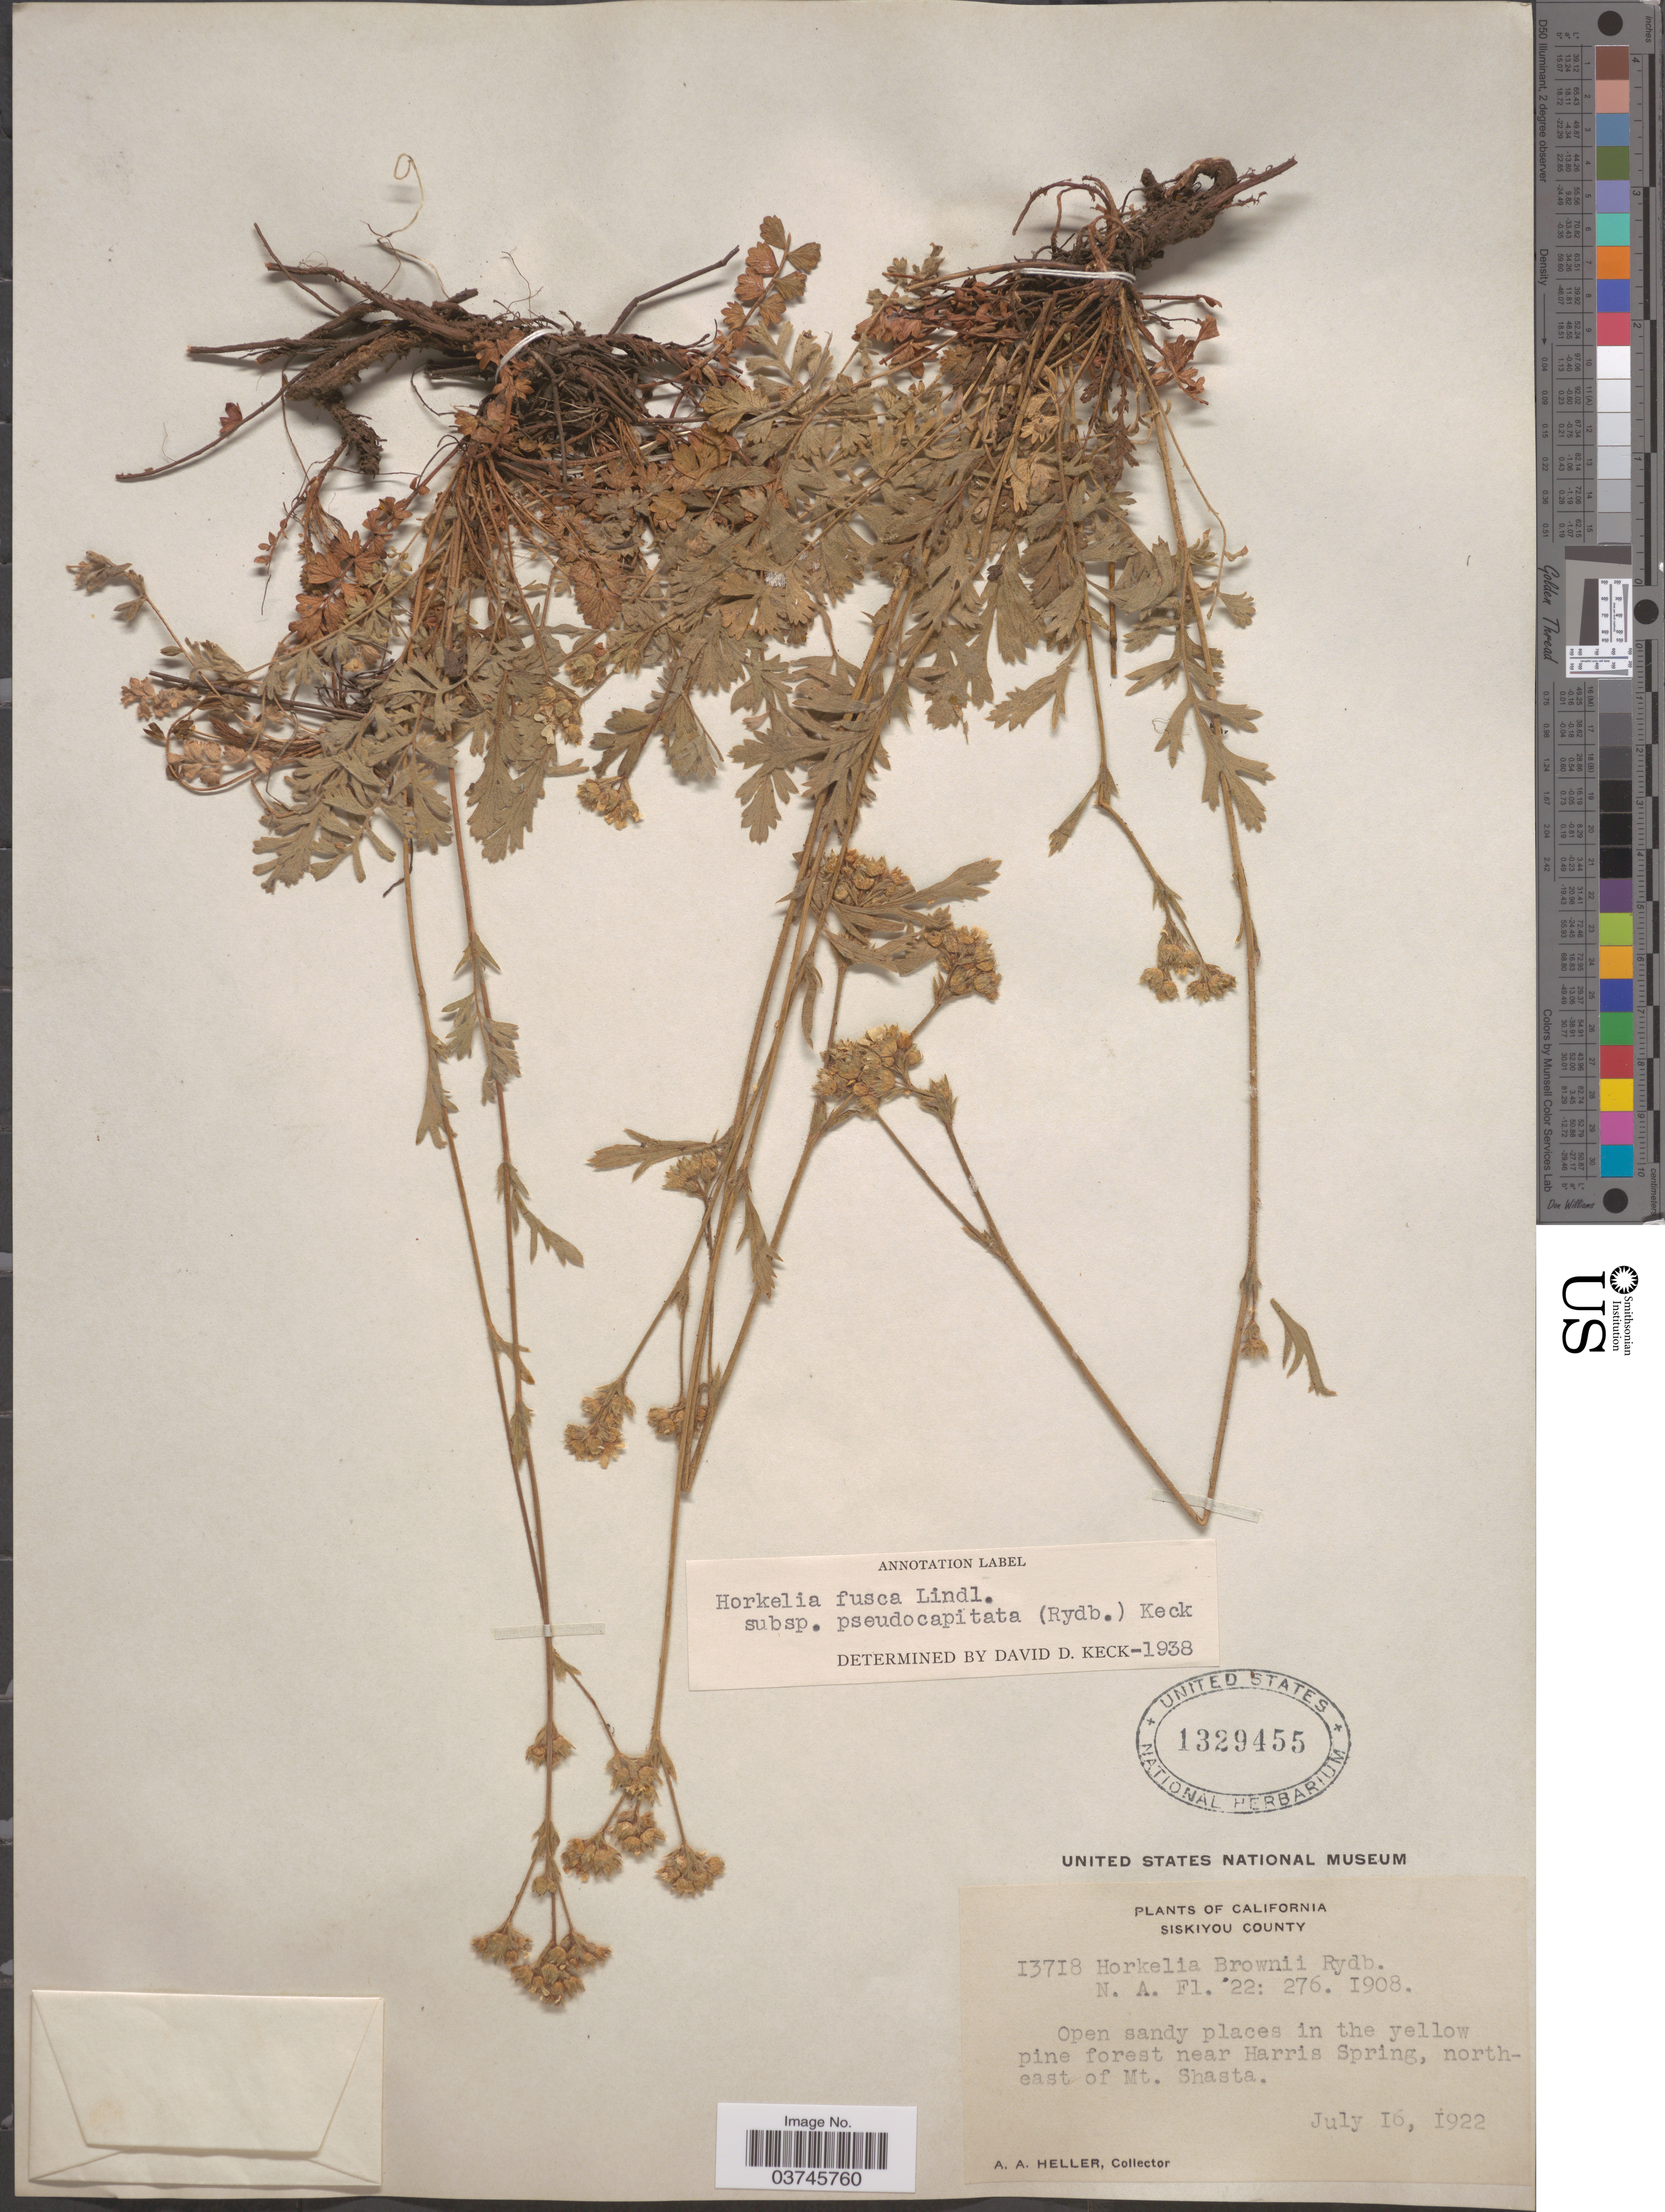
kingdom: Plantae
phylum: Tracheophyta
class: Magnoliopsida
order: Rosales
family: Rosaceae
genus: Potentilla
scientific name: Potentilla douglasii var. pseudocapitata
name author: (Rydb. ex Howell) Jeps.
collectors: A. A. Heller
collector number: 13718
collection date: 1922-07-16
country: United States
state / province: California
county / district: Siskiyou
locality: Siskiyou County. Near Harris Spring, northeast of Mt. Shasta.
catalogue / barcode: US 1329455